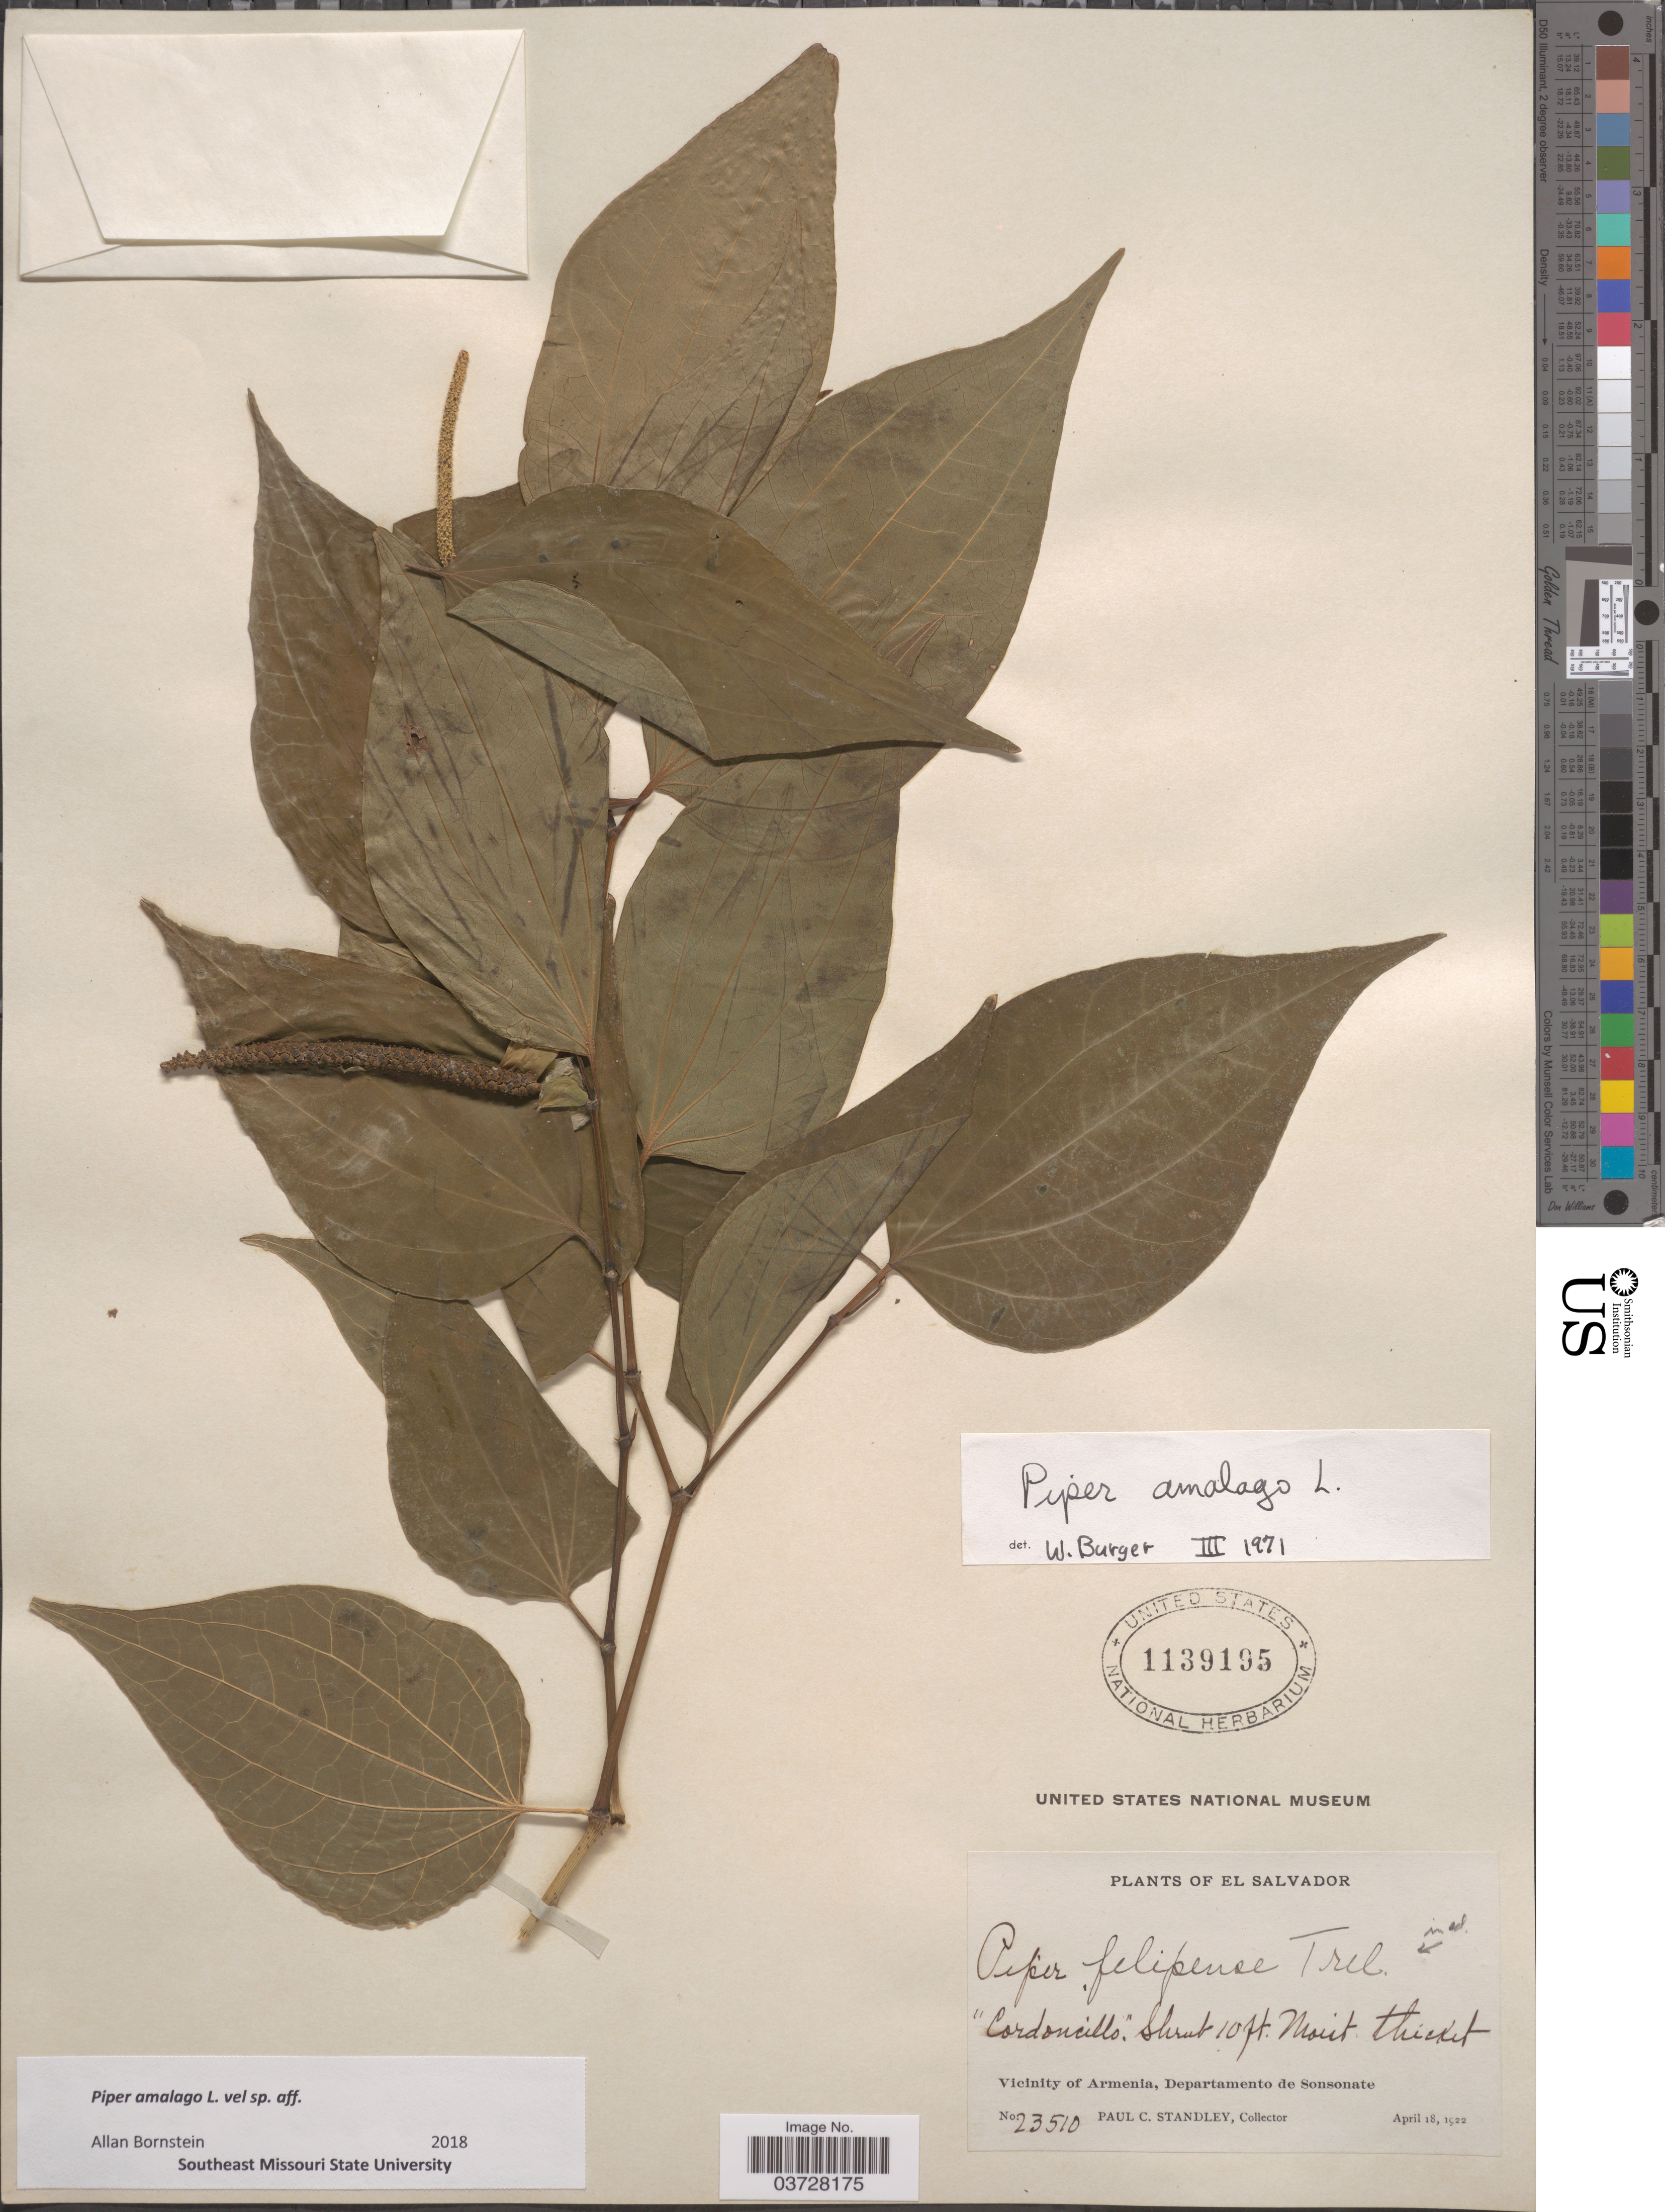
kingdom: Plantae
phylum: Tracheophyta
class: Magnoliopsida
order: Piperales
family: Piperaceae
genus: Piper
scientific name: Piper amalago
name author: L.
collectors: P. C. Standley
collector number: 23510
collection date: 1922-04-18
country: El Salvador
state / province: Sonsonate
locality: Vicinity of Armenia, Departamento de Sonsonate.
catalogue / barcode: US 1139195